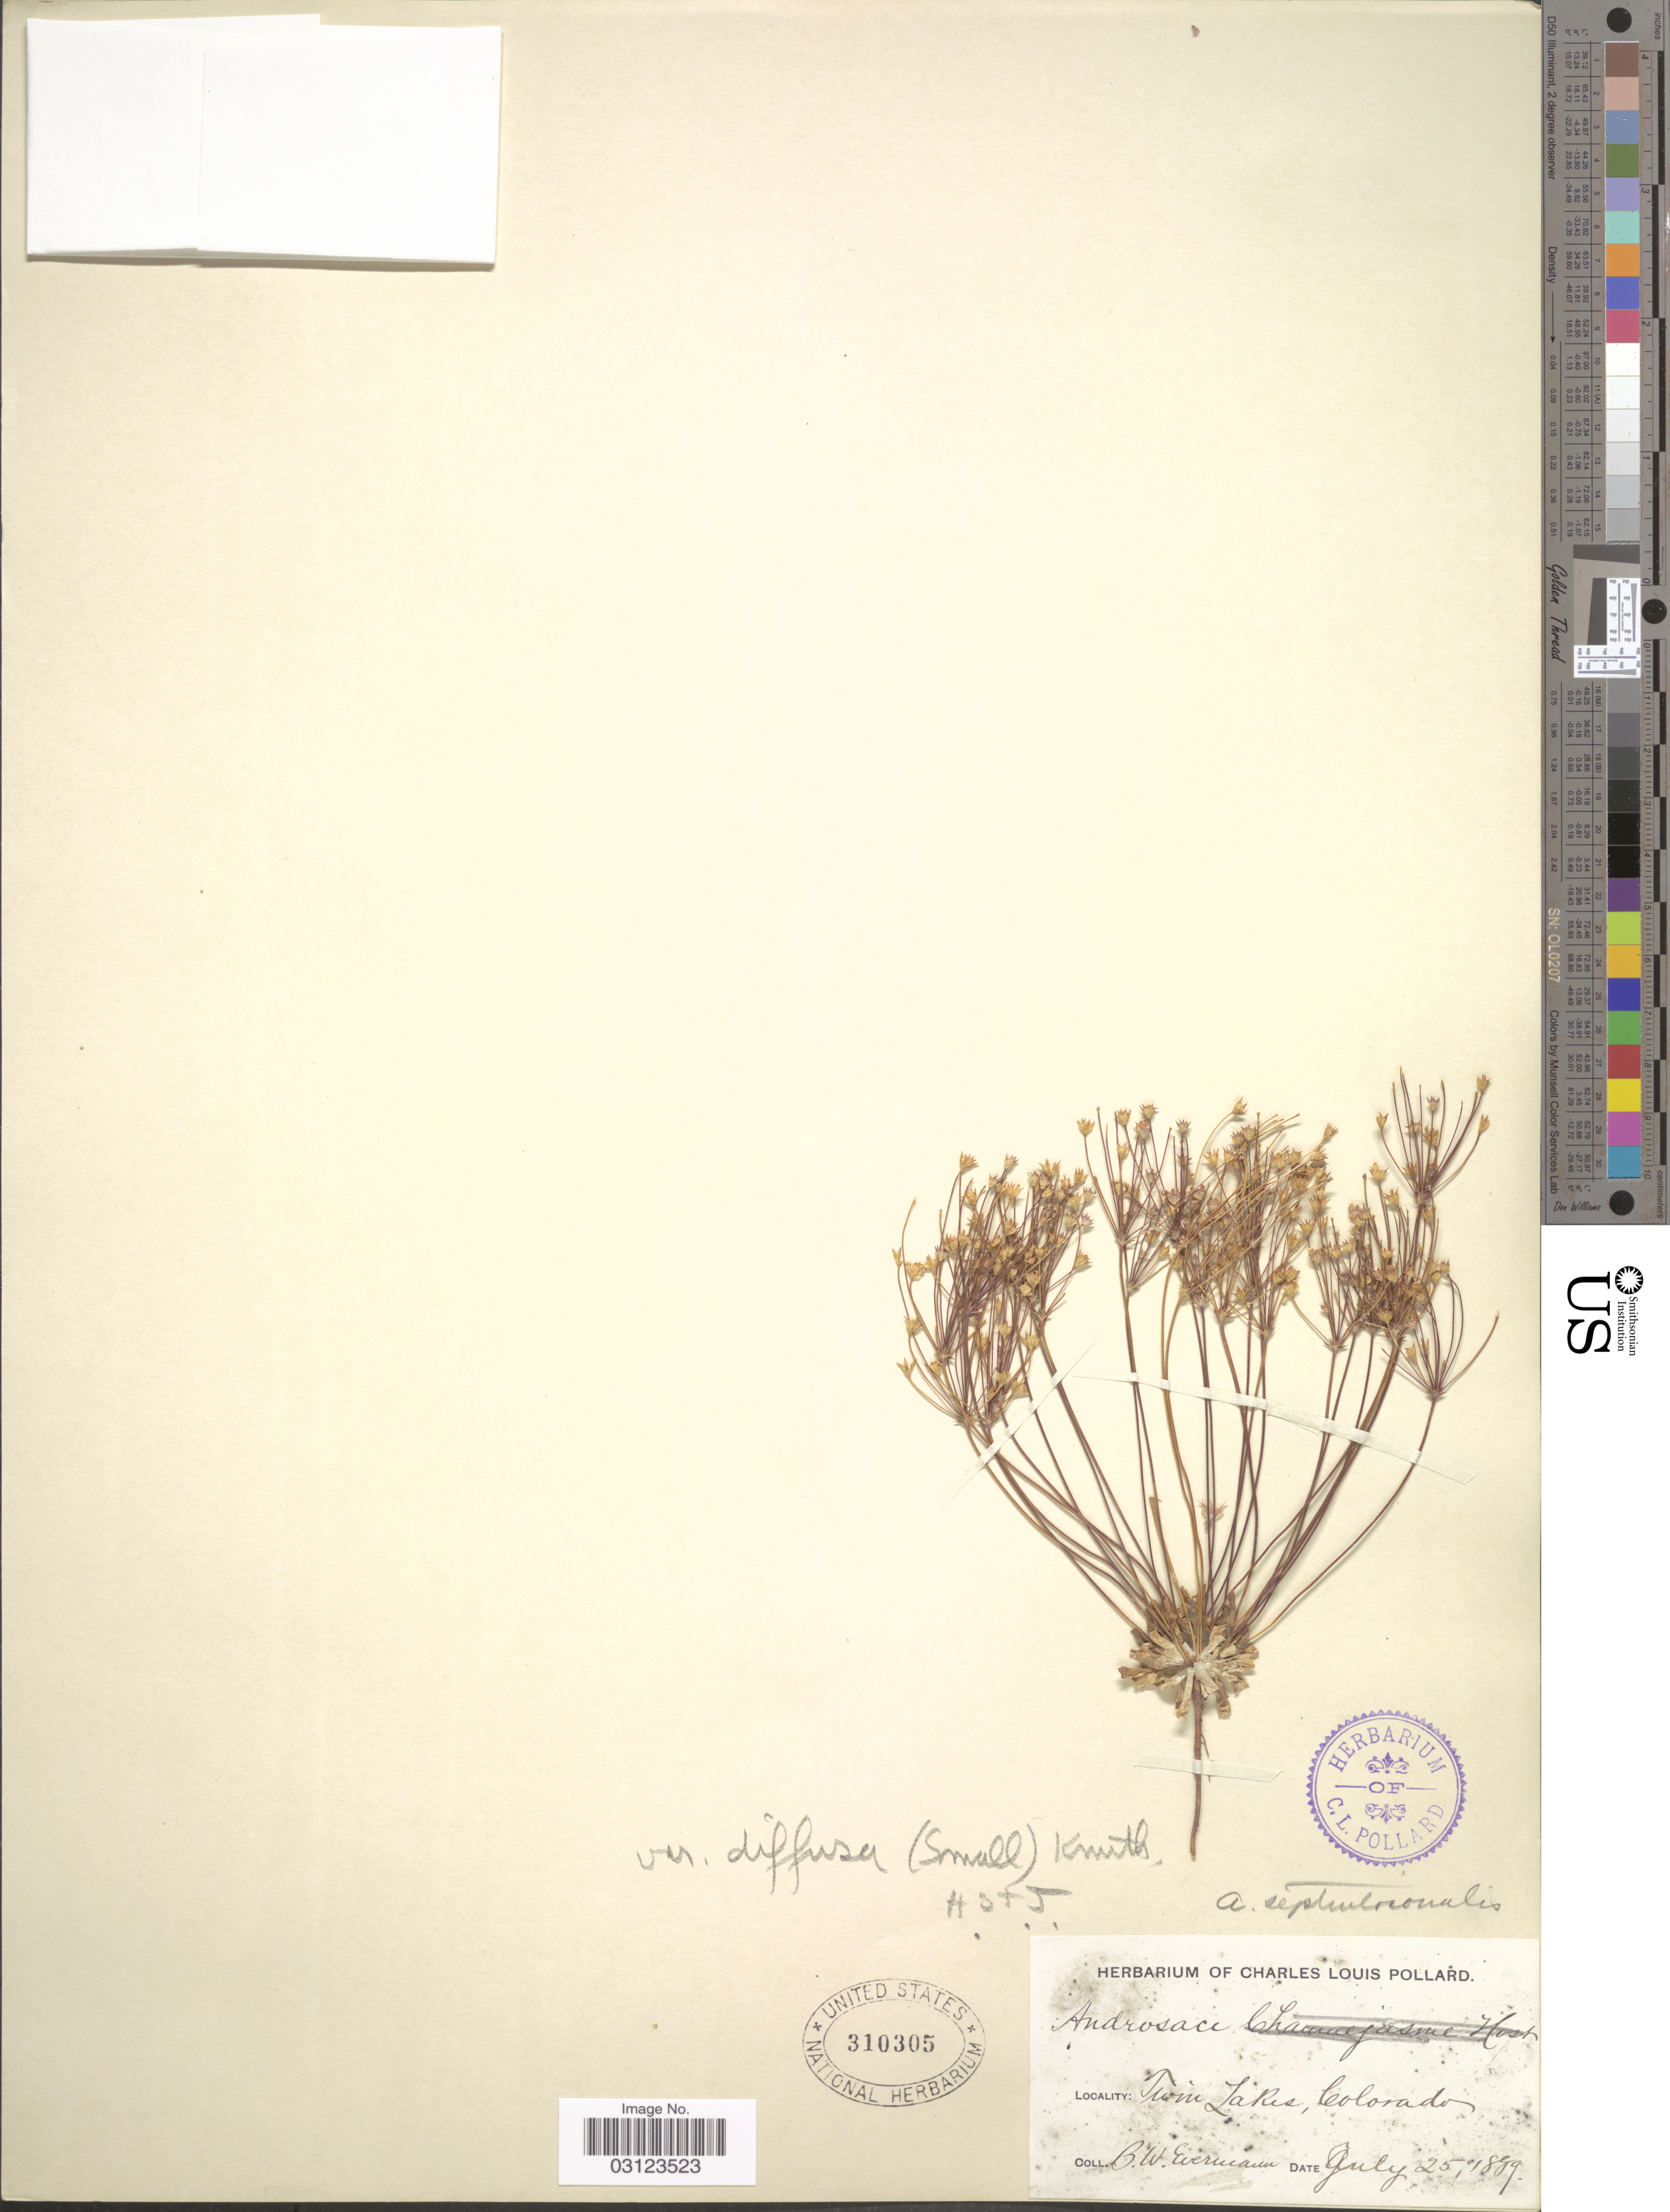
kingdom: Plantae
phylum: Tracheophyta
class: Magnoliopsida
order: Ericales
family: Primulaceae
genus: Androsace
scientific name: Androsace septentrionalis var. puberulenta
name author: (Rydb.) R. Knuth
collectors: B. W. Evermann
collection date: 1889-07-25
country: United States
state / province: Colorado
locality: Twin Lakes.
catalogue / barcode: US 310305